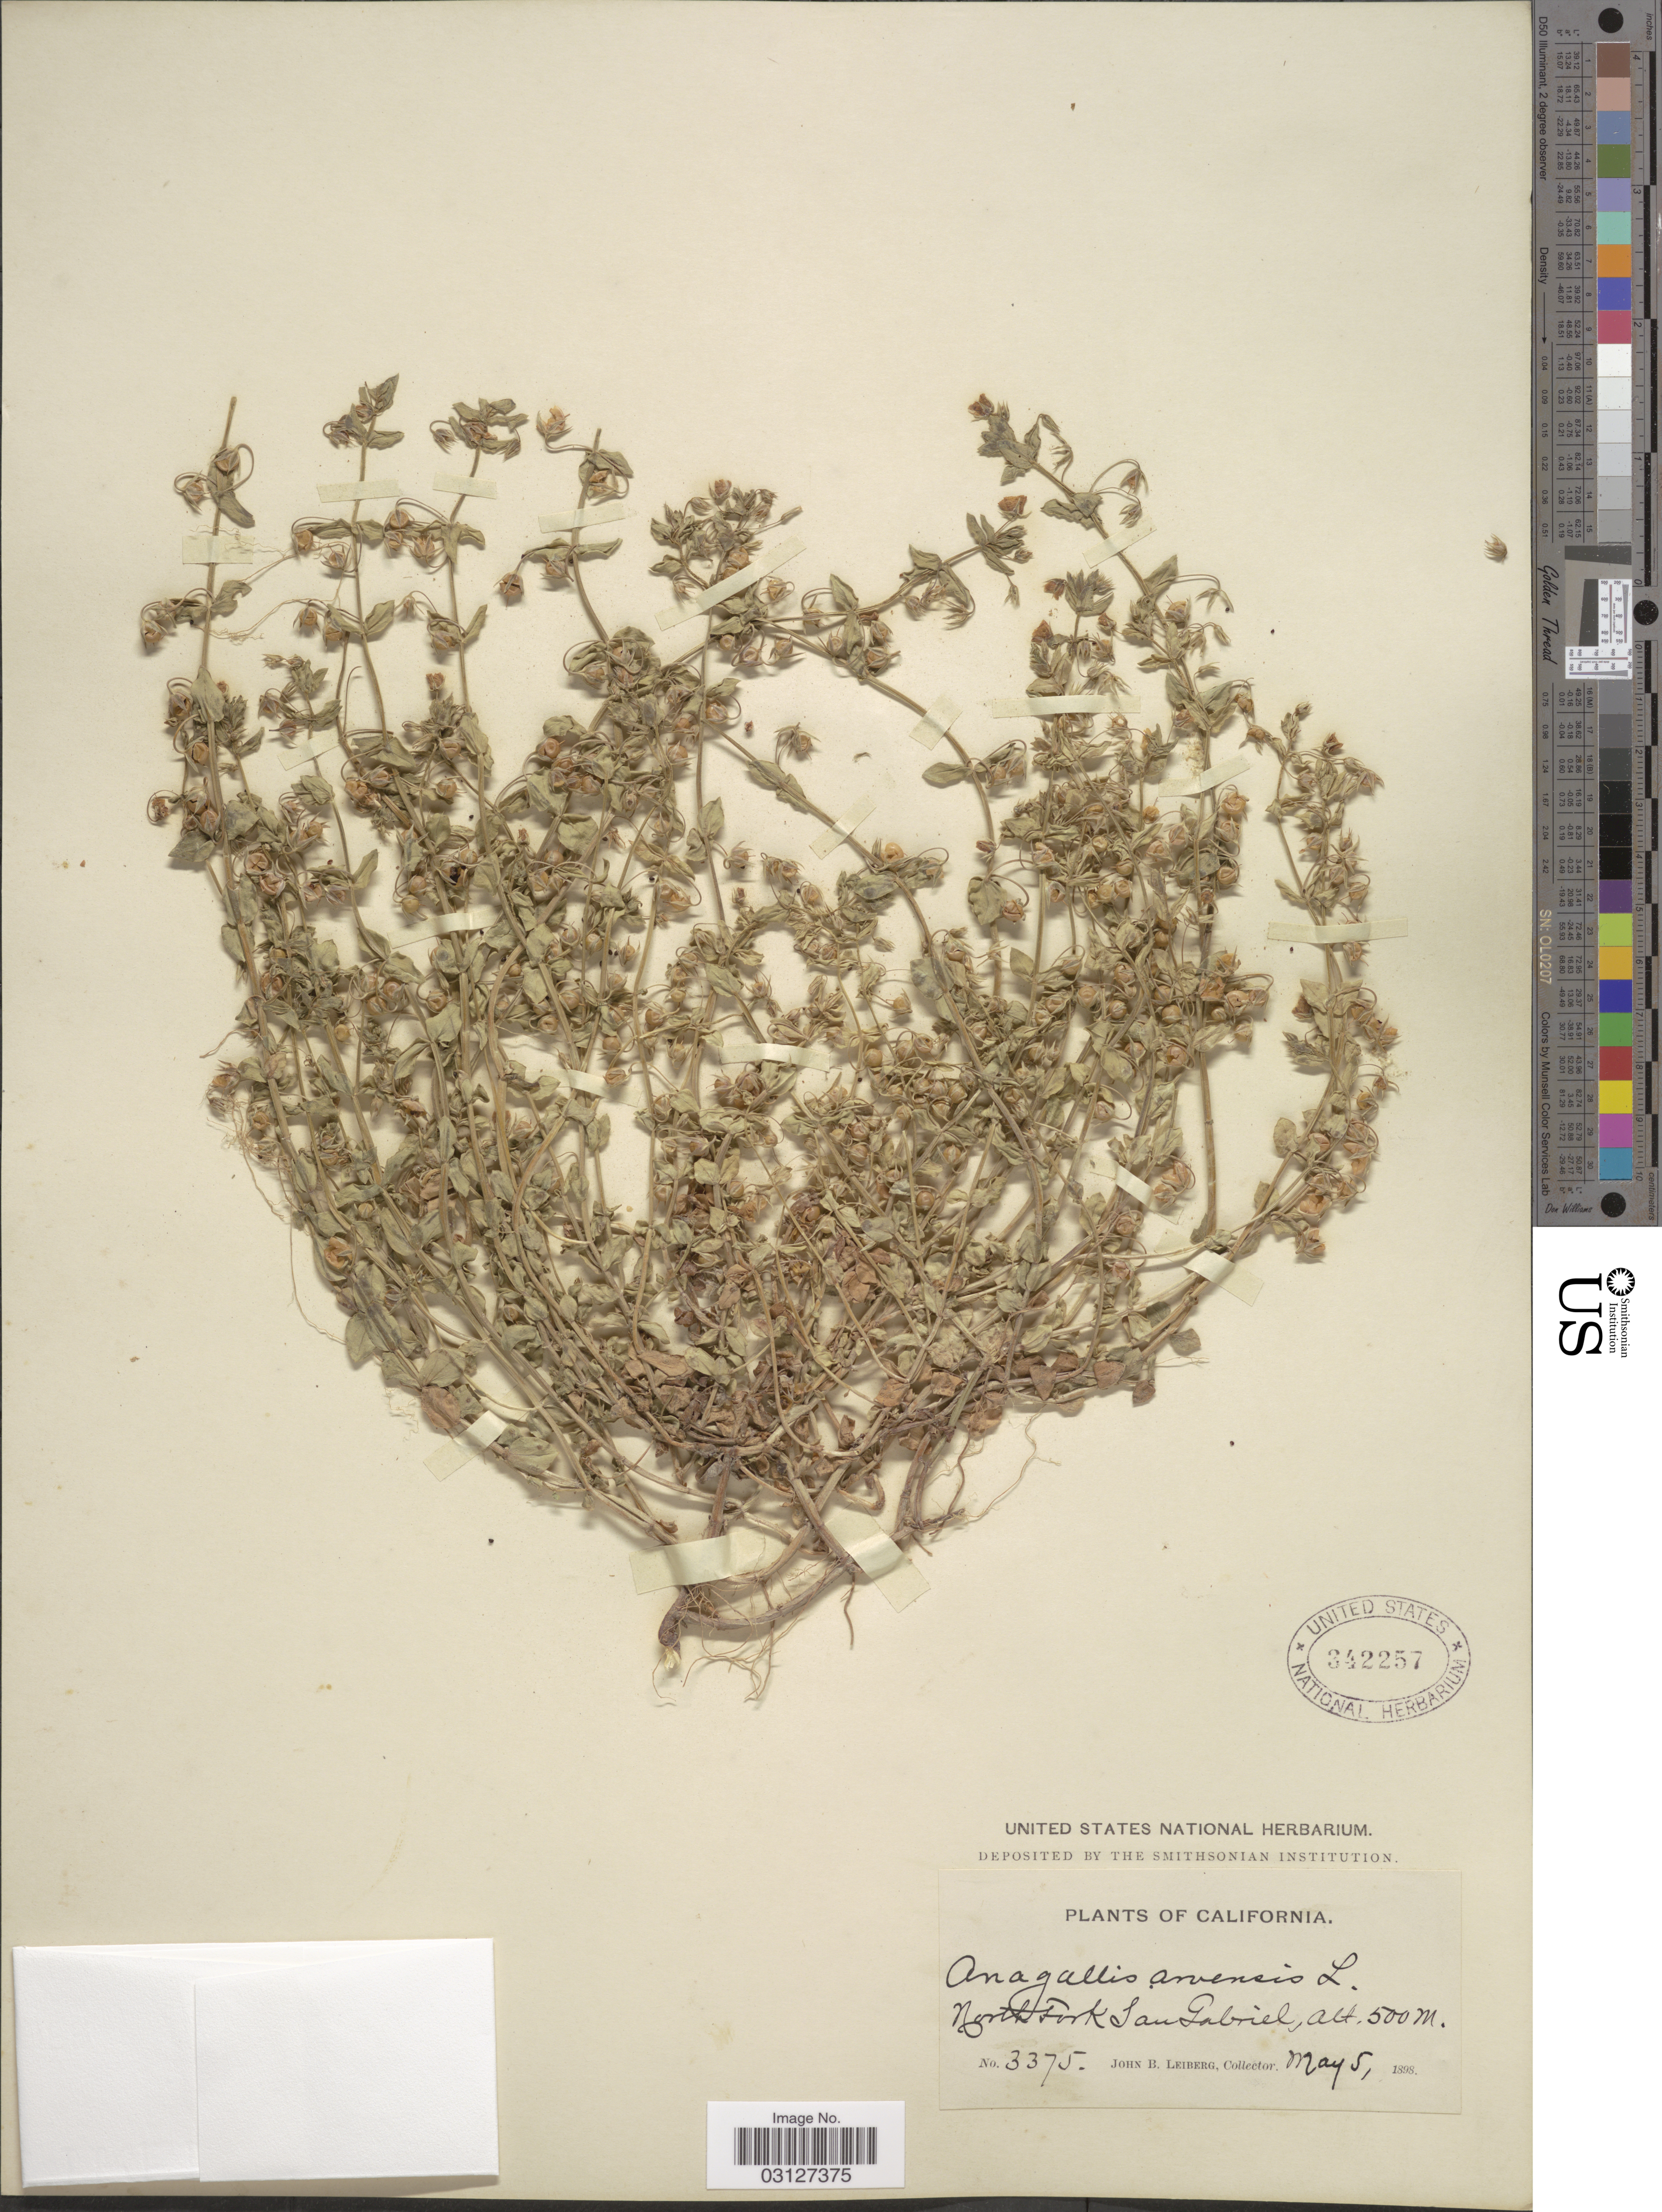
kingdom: Plantae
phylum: Tracheophyta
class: Magnoliopsida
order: Ericales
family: Primulaceae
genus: Anagallis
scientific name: Anagallis arvensis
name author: L.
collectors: J. B. Leiberg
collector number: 3375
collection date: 1898-05-05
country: United States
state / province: California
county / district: Los Angeles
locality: North Fork San Gabriel.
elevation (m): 500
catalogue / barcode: US 342257